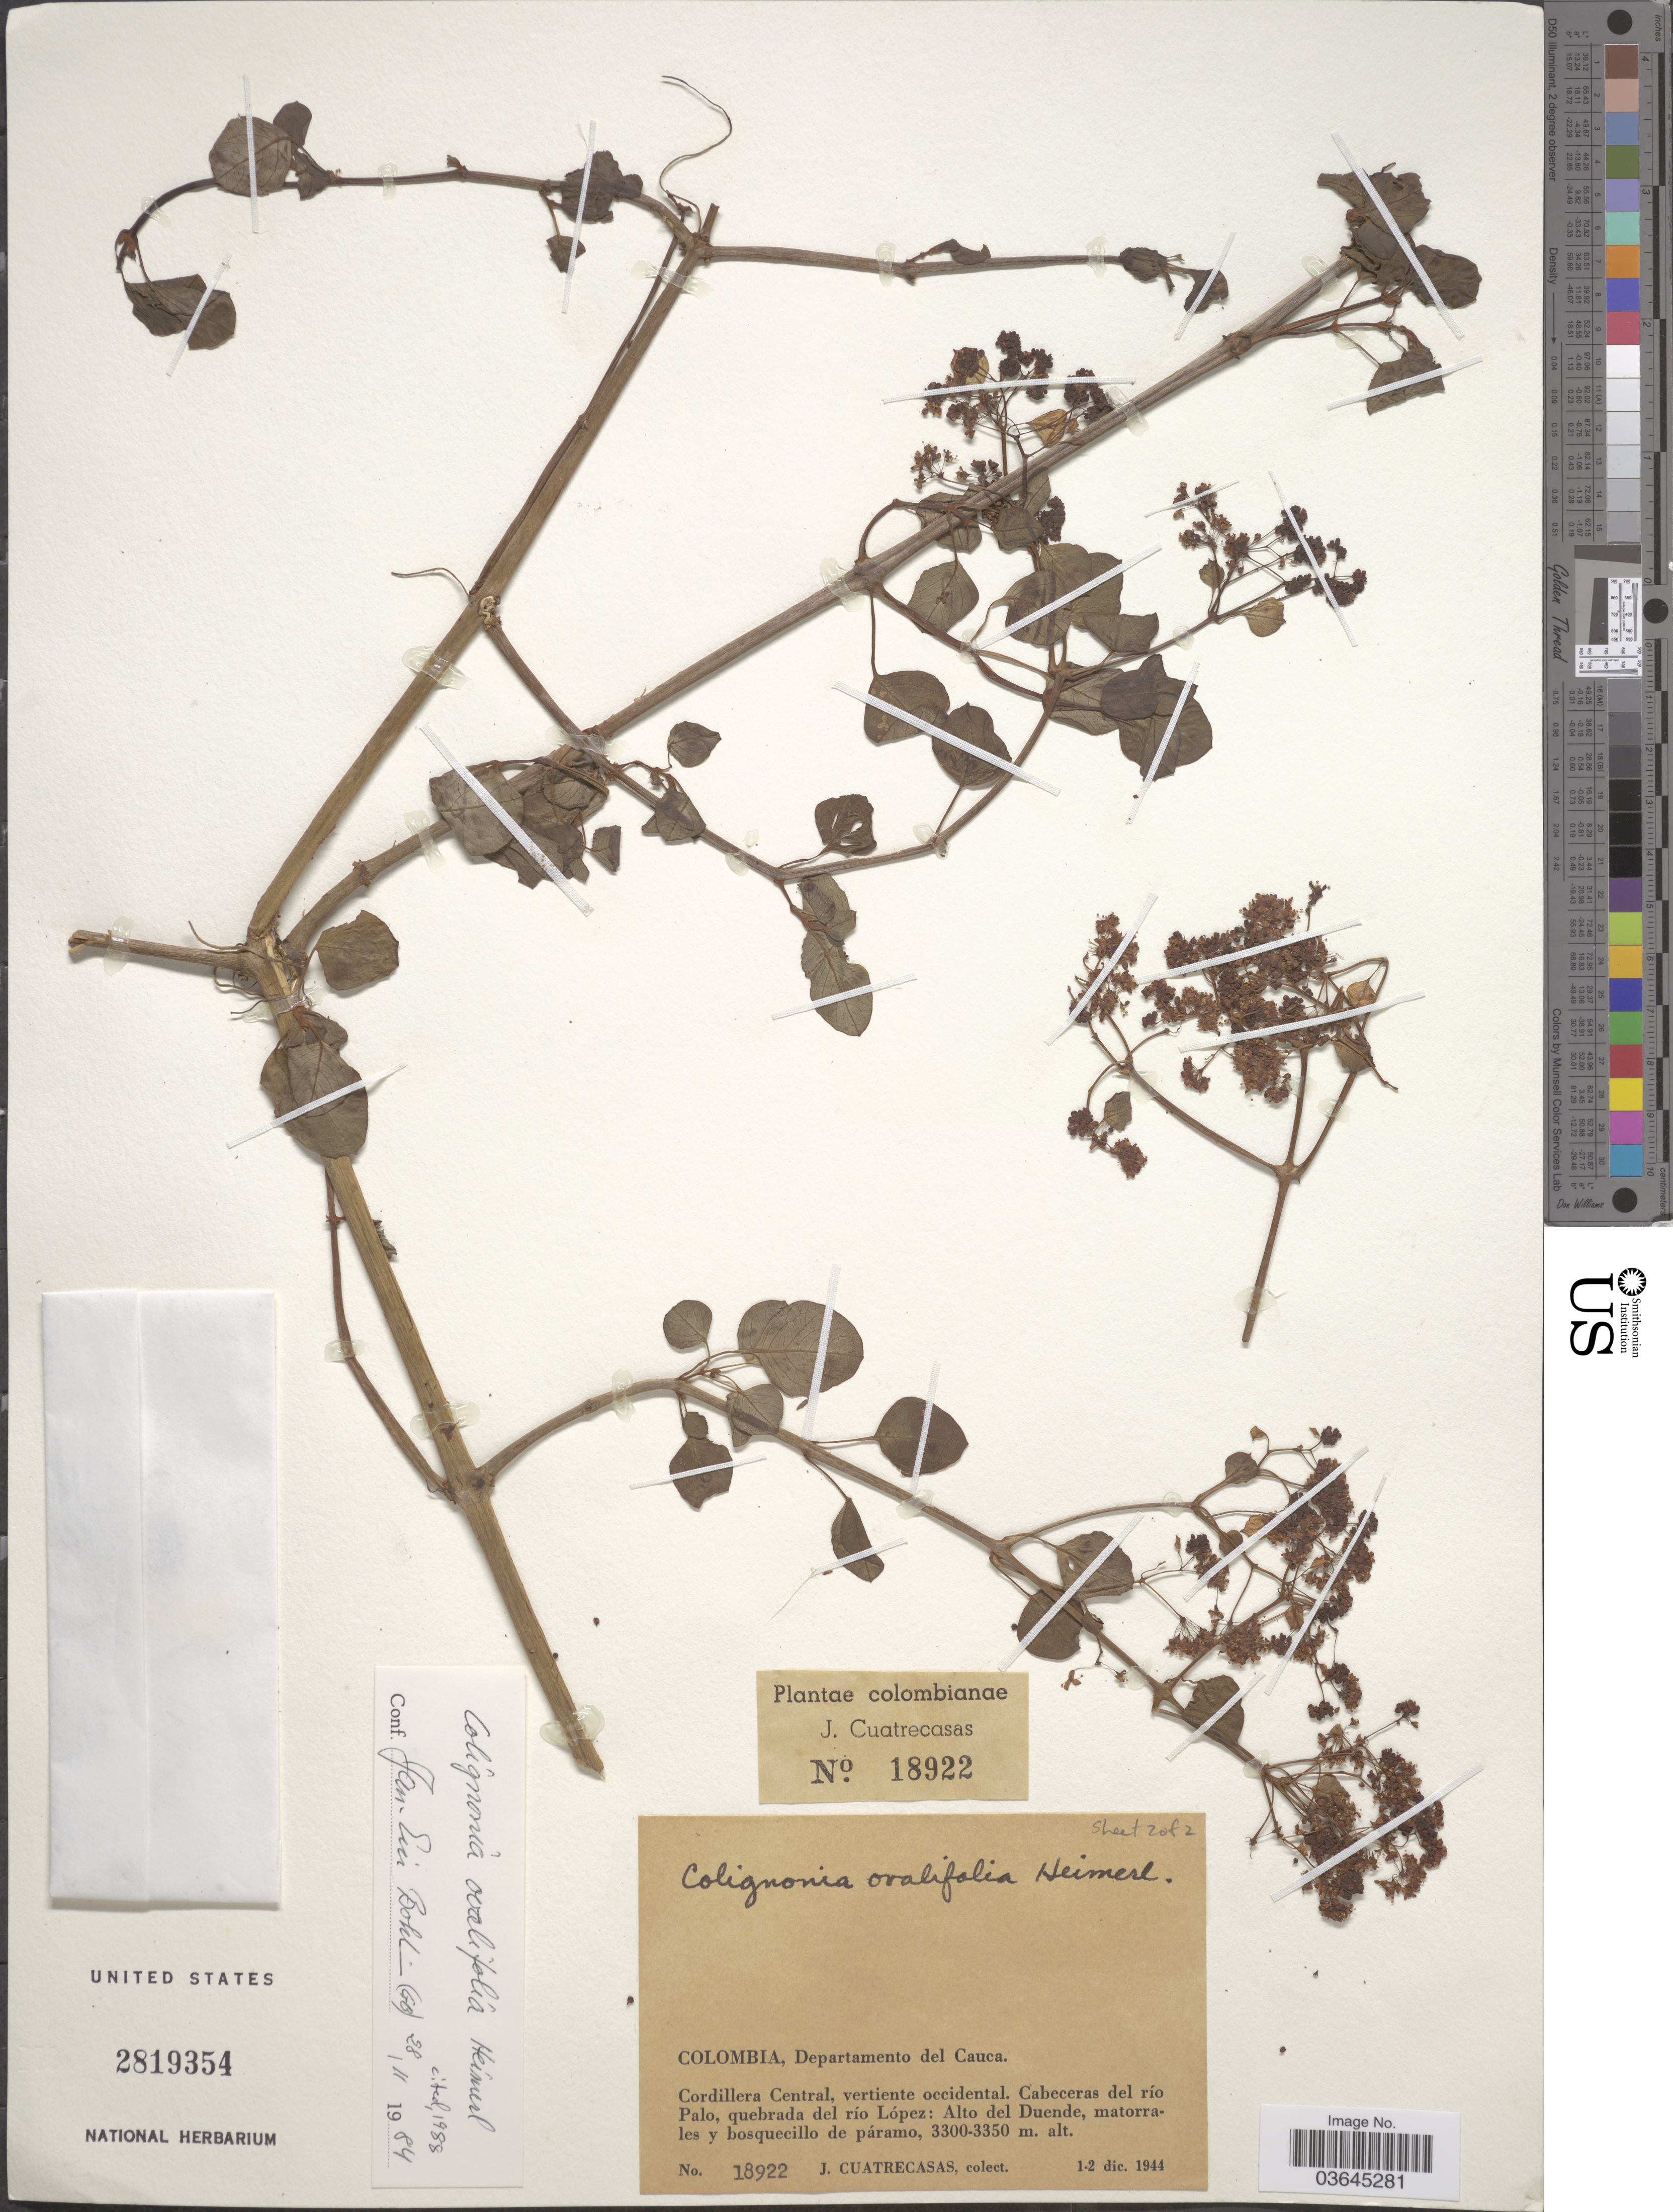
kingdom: Plantae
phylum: Tracheophyta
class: Magnoliopsida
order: Caryophyllales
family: Nyctaginaceae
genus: Colignonia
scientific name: Colignonia ovalifolia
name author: Heimerl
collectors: J. Cuatrecasas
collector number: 18922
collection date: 1944-12-01/1944-12-02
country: Colombia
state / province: Cauca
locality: Departamento del Cauca. Cordillera Central, vertiente occidental. Cabeceras del río Palo, quebrada del río López: Alto del Duende.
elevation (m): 3300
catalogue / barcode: US 2819354